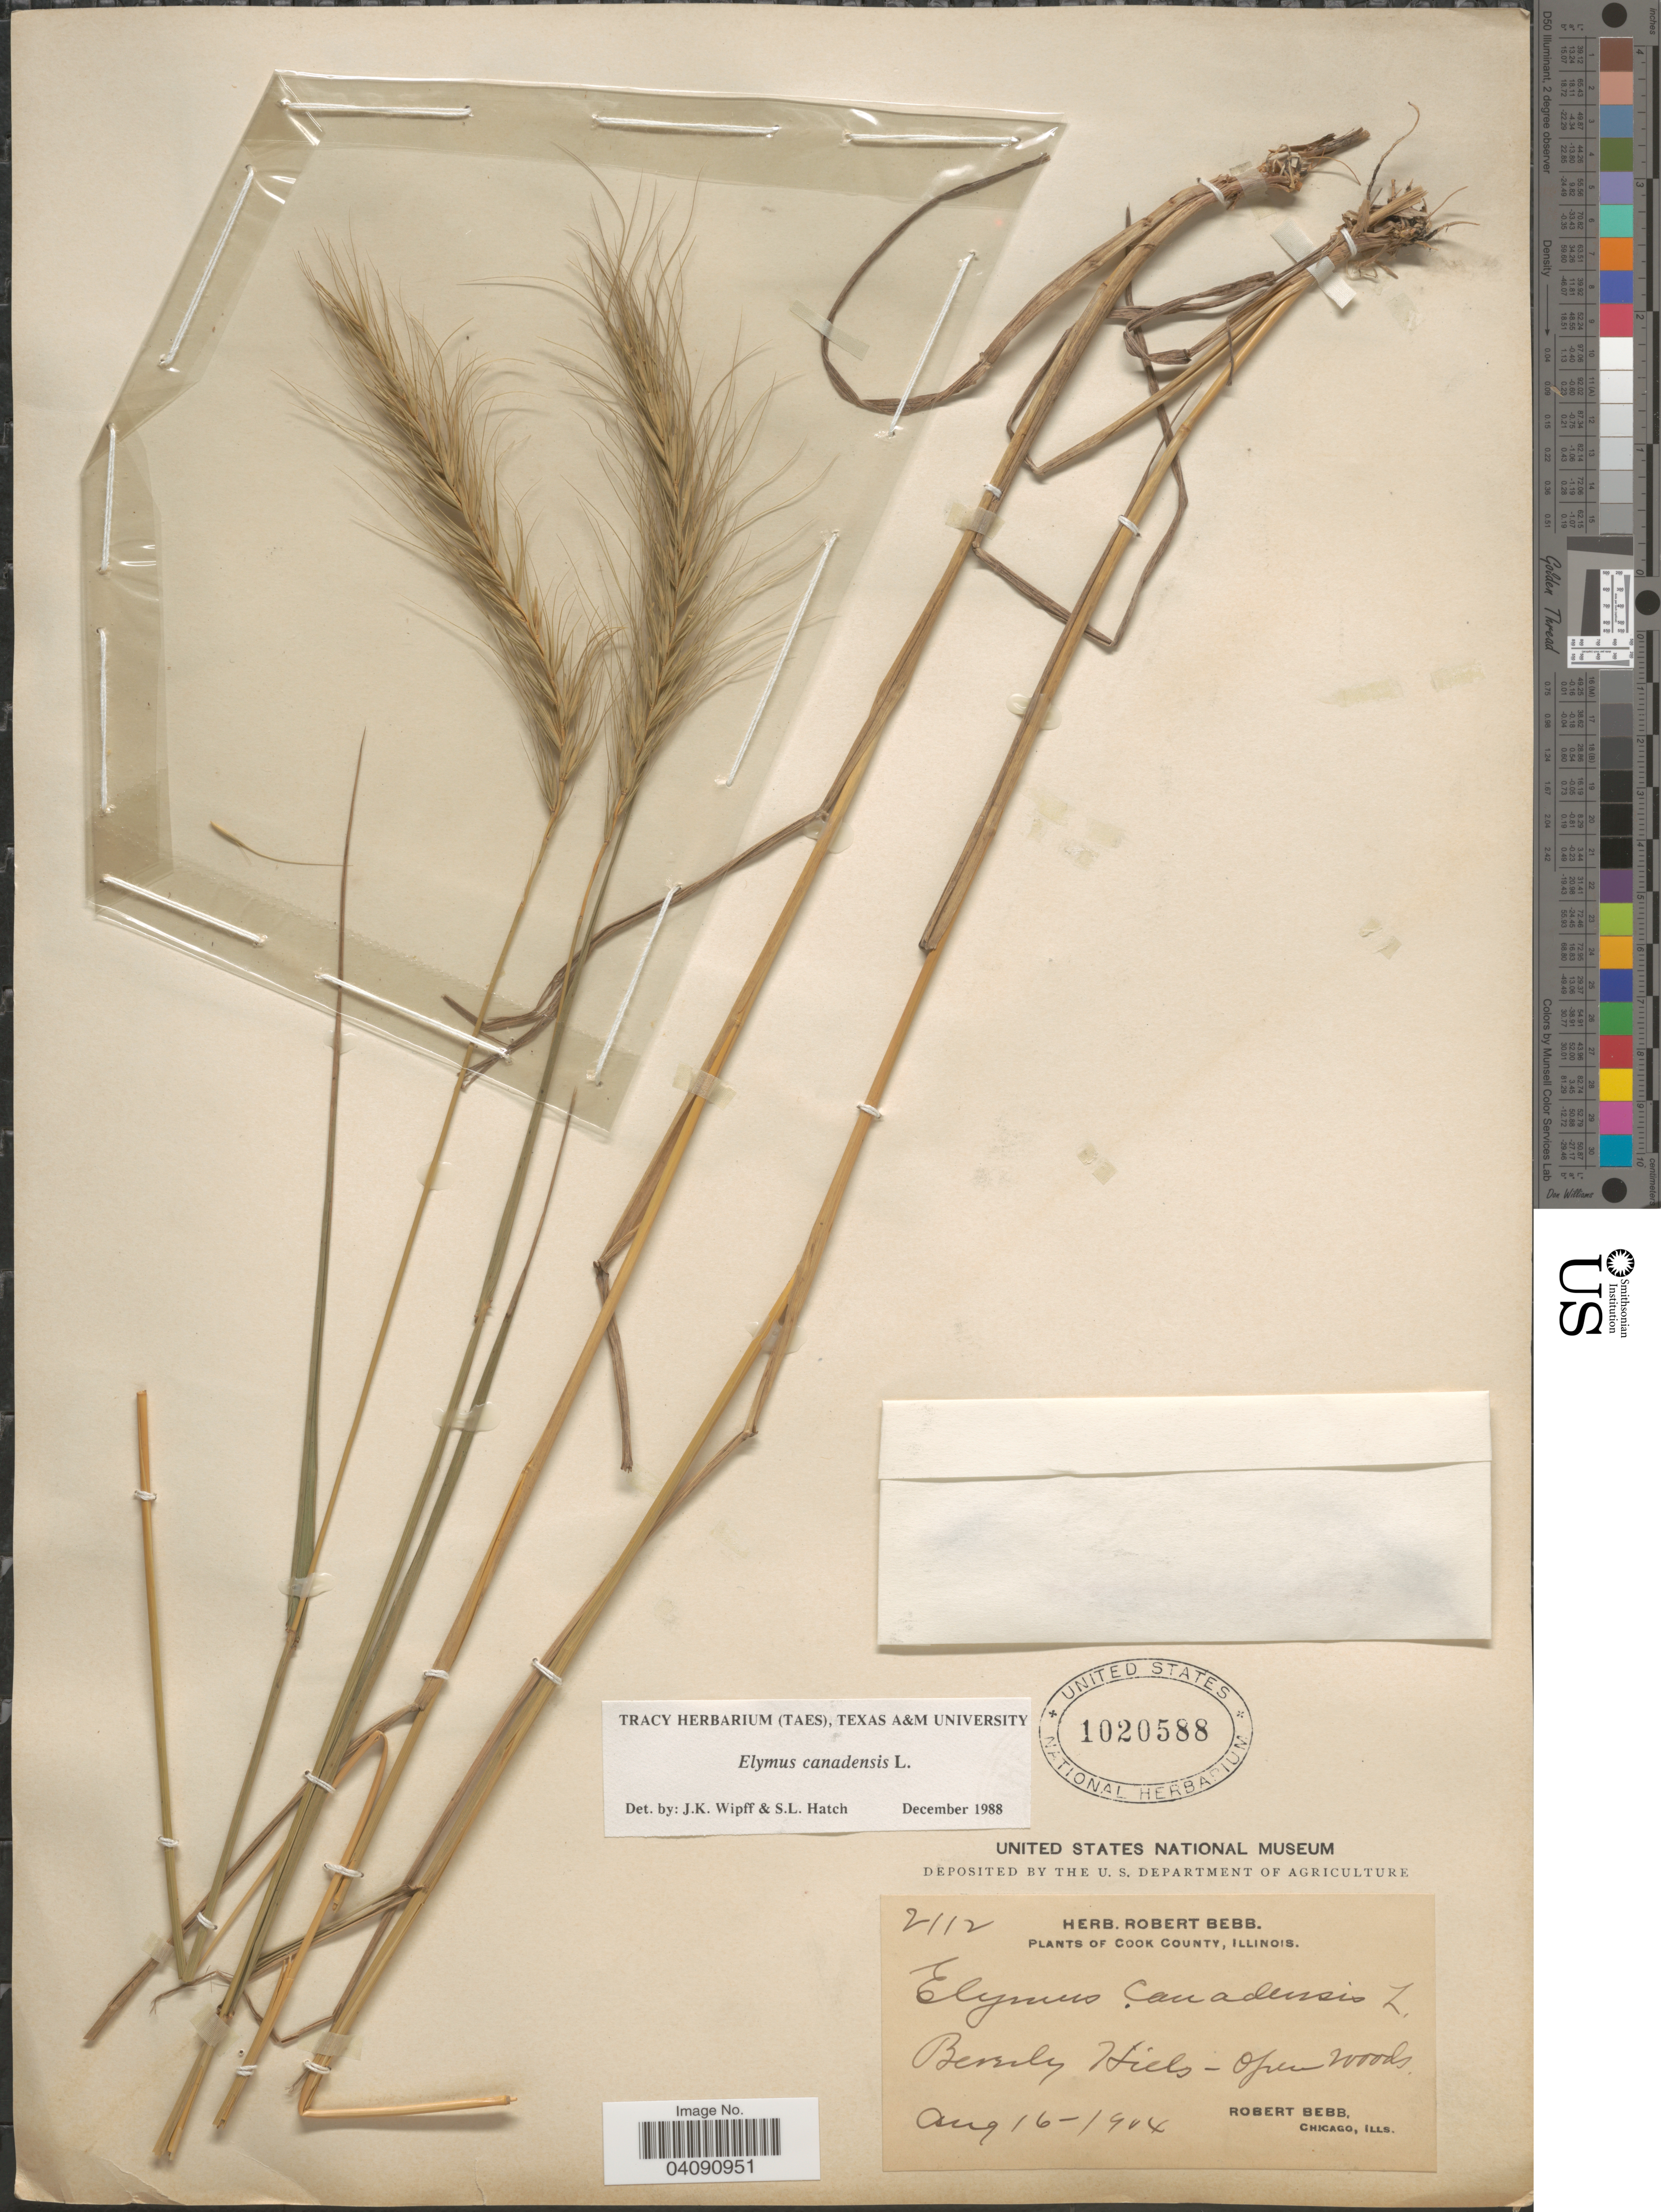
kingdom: Plantae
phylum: Tracheophyta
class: Liliopsida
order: Poales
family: Poaceae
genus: Elymus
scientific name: Elymus canadensis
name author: L.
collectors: R. Bebb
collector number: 2112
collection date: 1904-08-16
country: United States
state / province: Illinois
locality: Cook County. Beverly Hills - open woods.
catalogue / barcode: US 1020588